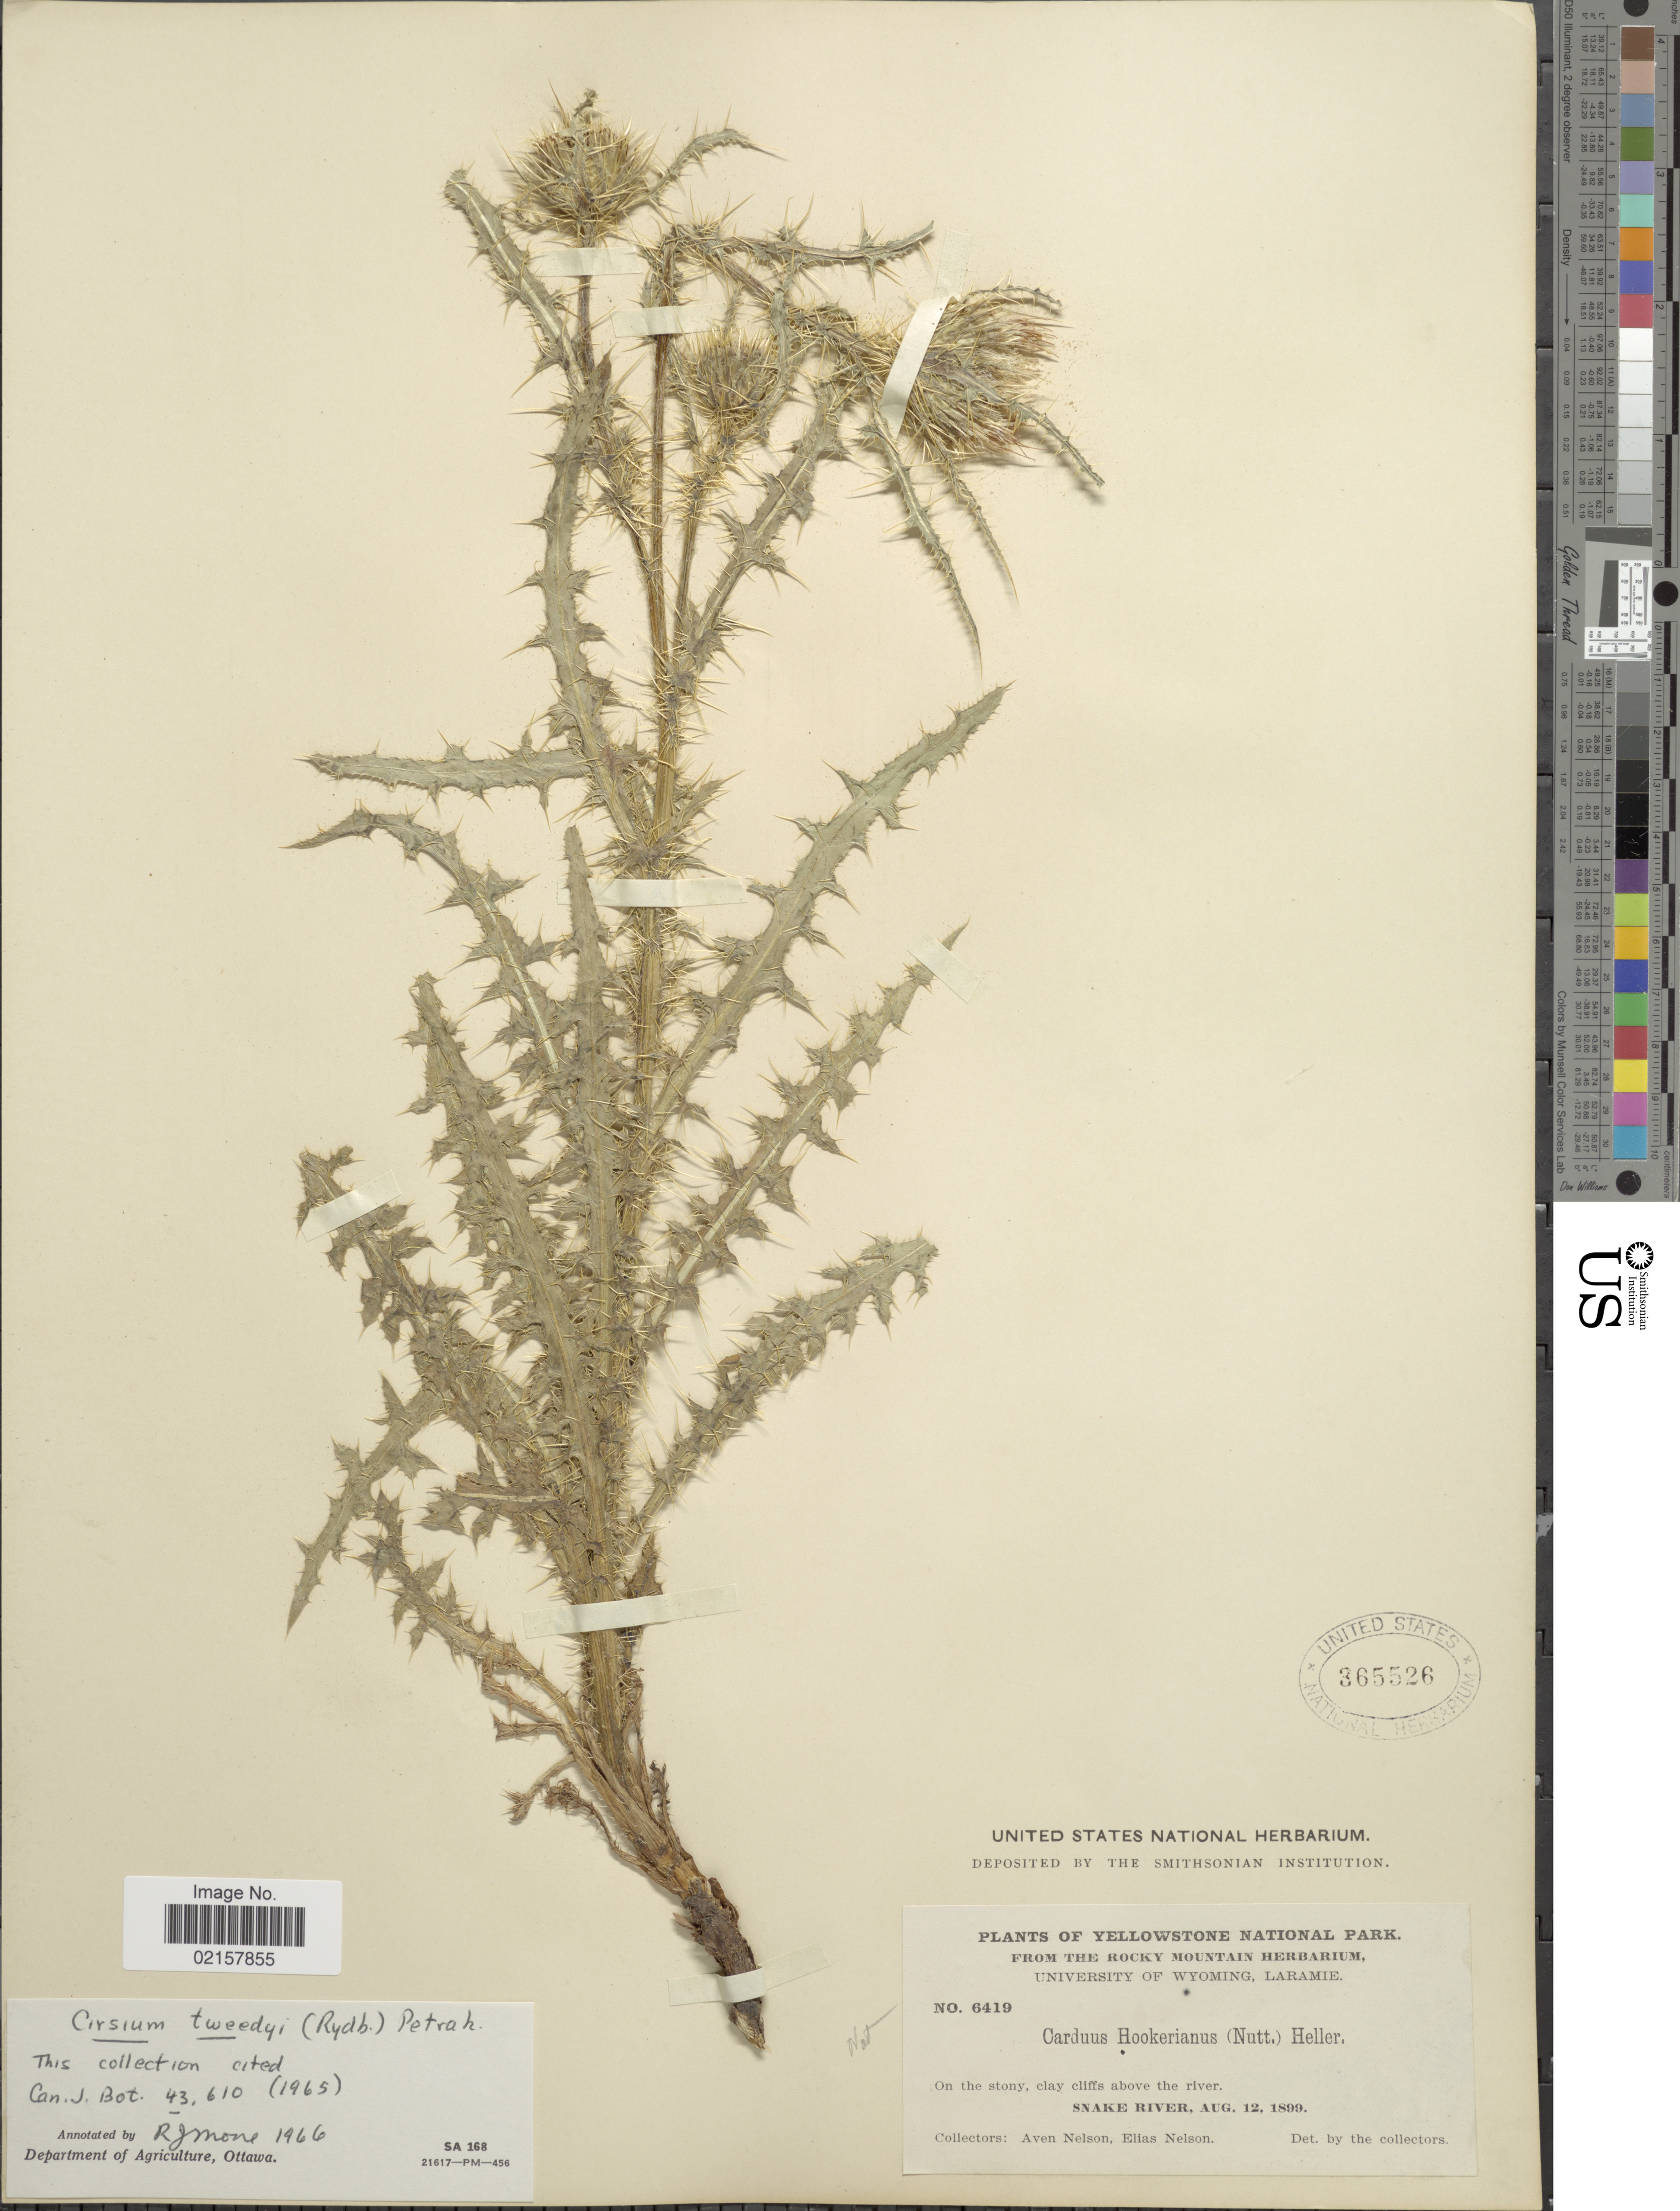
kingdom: Plantae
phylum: Tracheophyta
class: Magnoliopsida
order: Asterales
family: Asteraceae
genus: Cirsium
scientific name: Cirsium eatonii var. murdockii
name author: S.L. Welsh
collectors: A. Nelson & E. Nelson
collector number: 6419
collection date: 1899-08-12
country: United States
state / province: Wyoming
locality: Yellowstone National Park, on the stony, clay cliffs above the river, Snake River.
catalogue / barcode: US 365526